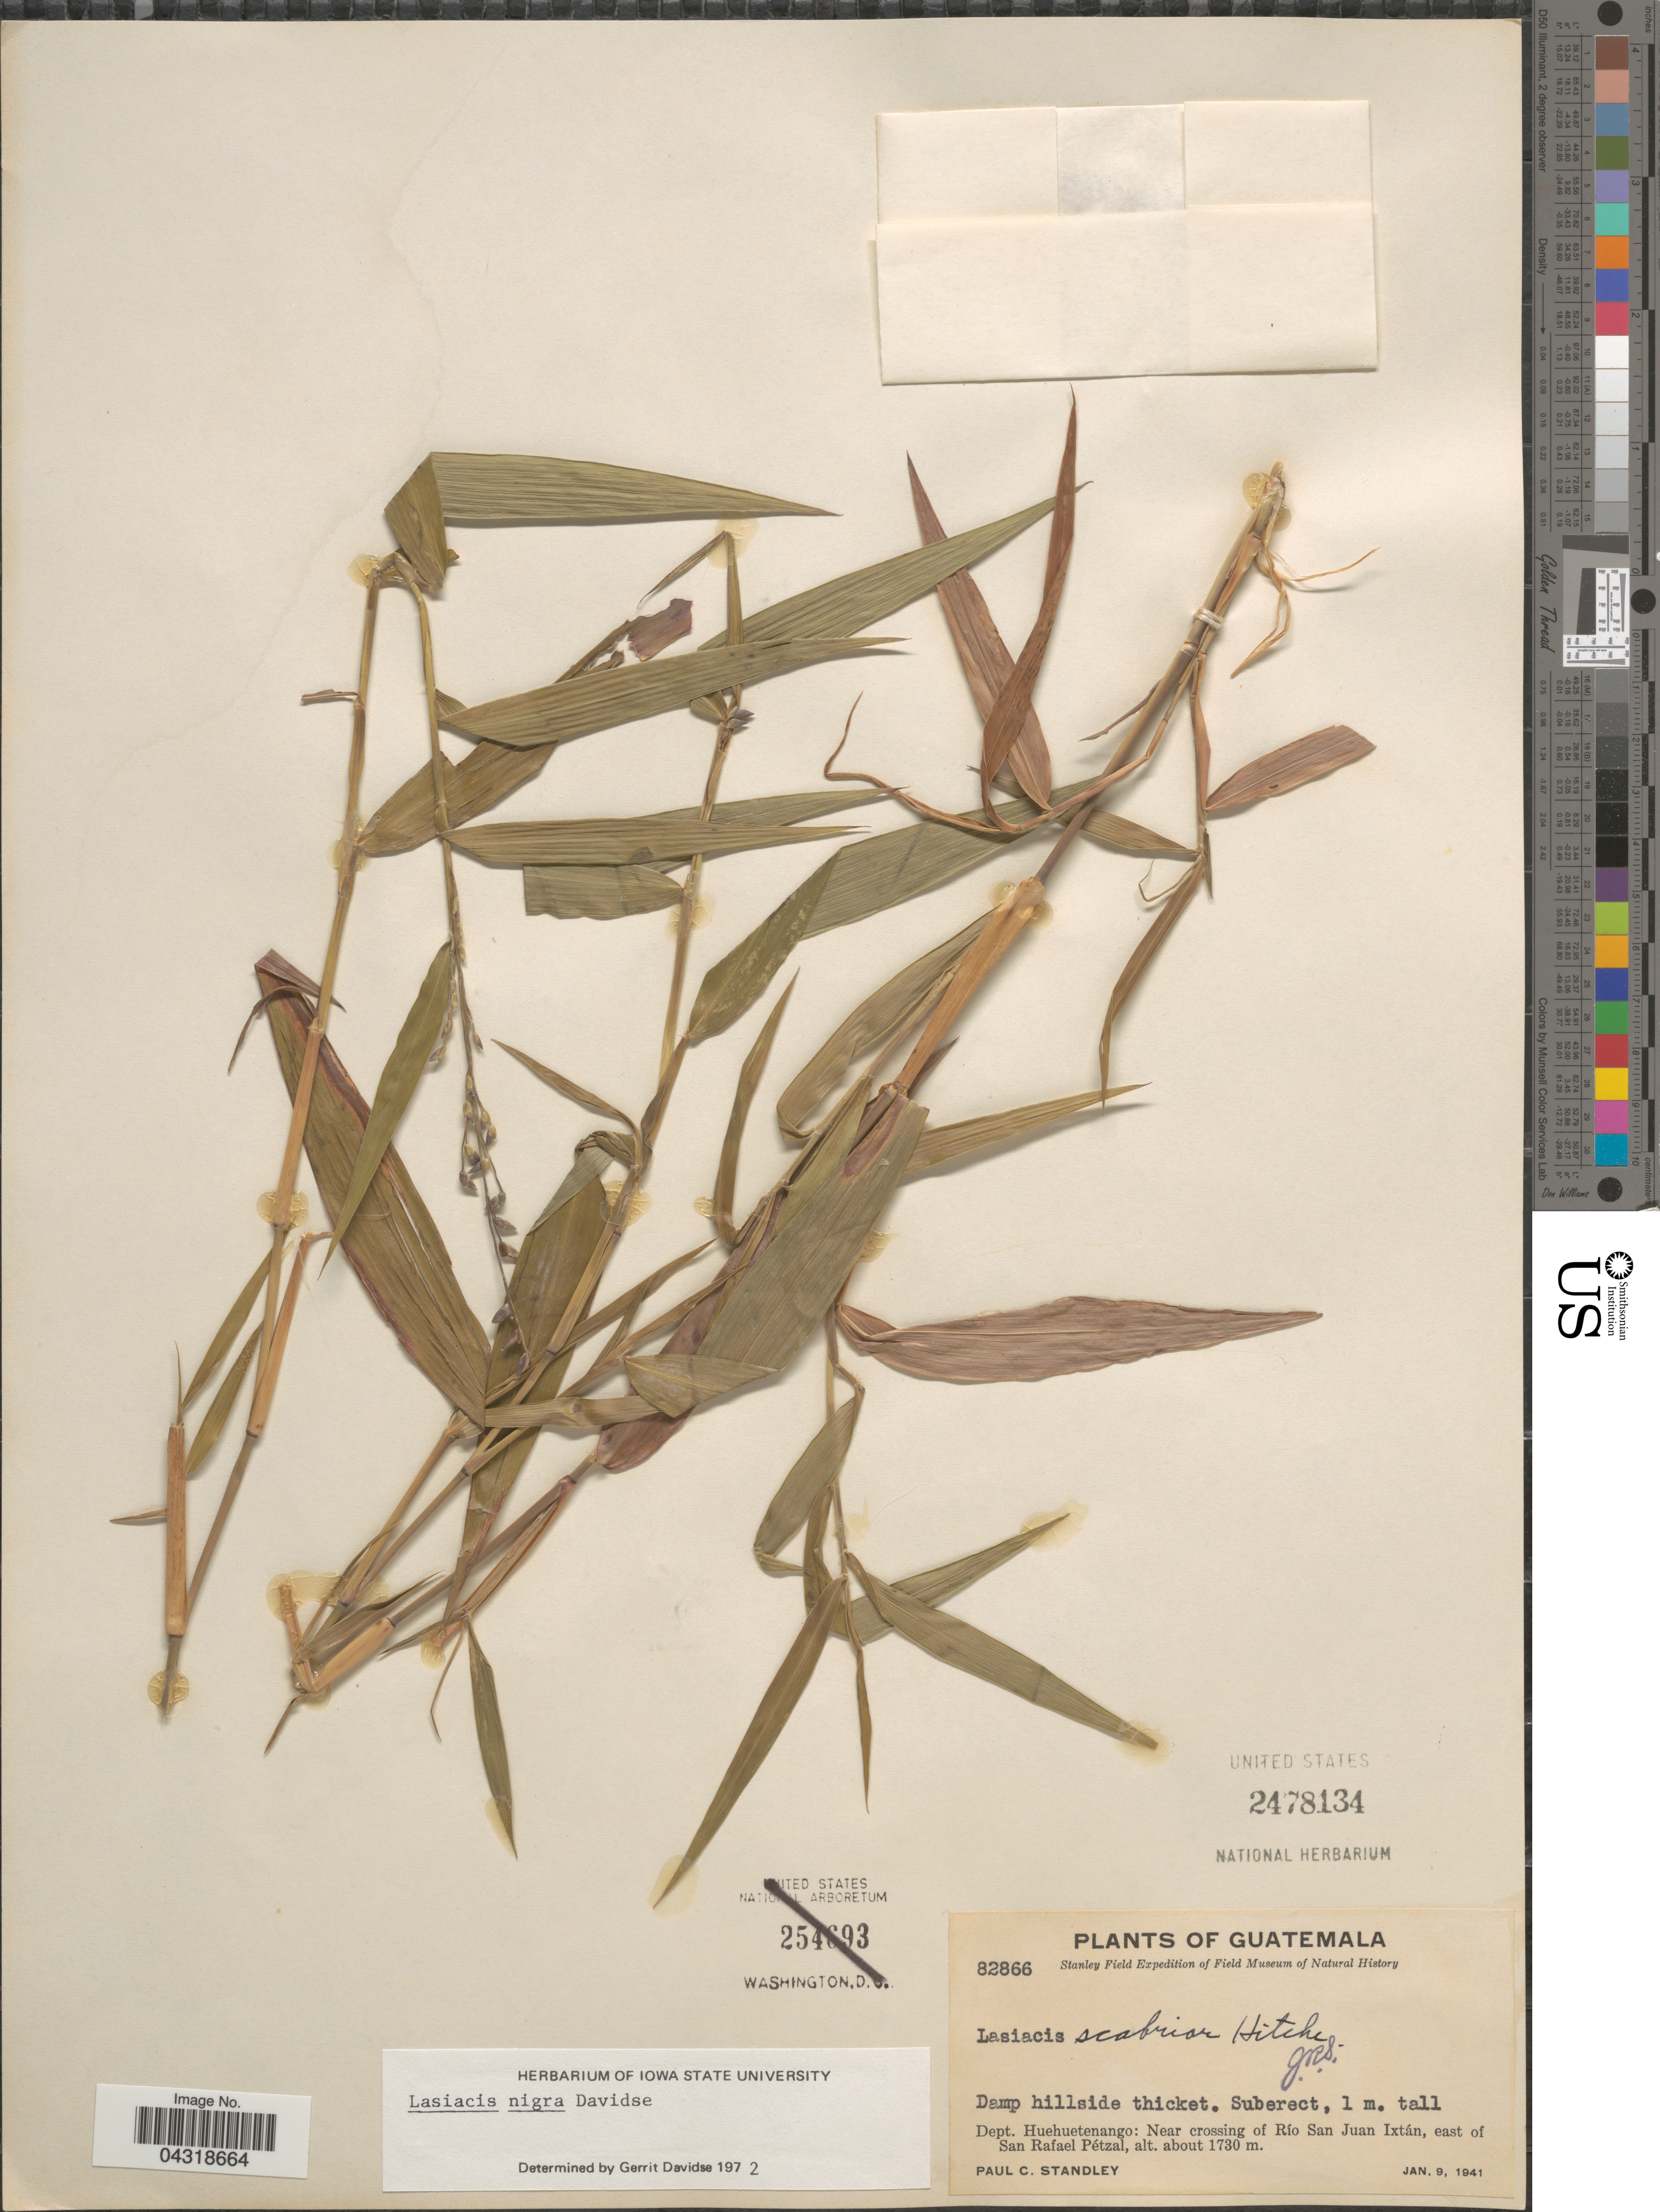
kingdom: Plantae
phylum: Tracheophyta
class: Liliopsida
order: Poales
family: Poaceae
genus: Lasiacis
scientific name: Lasiacis nigra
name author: Davidse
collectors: P. C. Standley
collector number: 82866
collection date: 1941-01-09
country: Guatemala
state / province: Huehuetenango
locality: Stanley Field Expedition. Dept. Huehuetenango: Near crossing of Río San Juan Ixtán, east of San Rafael Pétzal.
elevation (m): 1730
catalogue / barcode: US 2478134